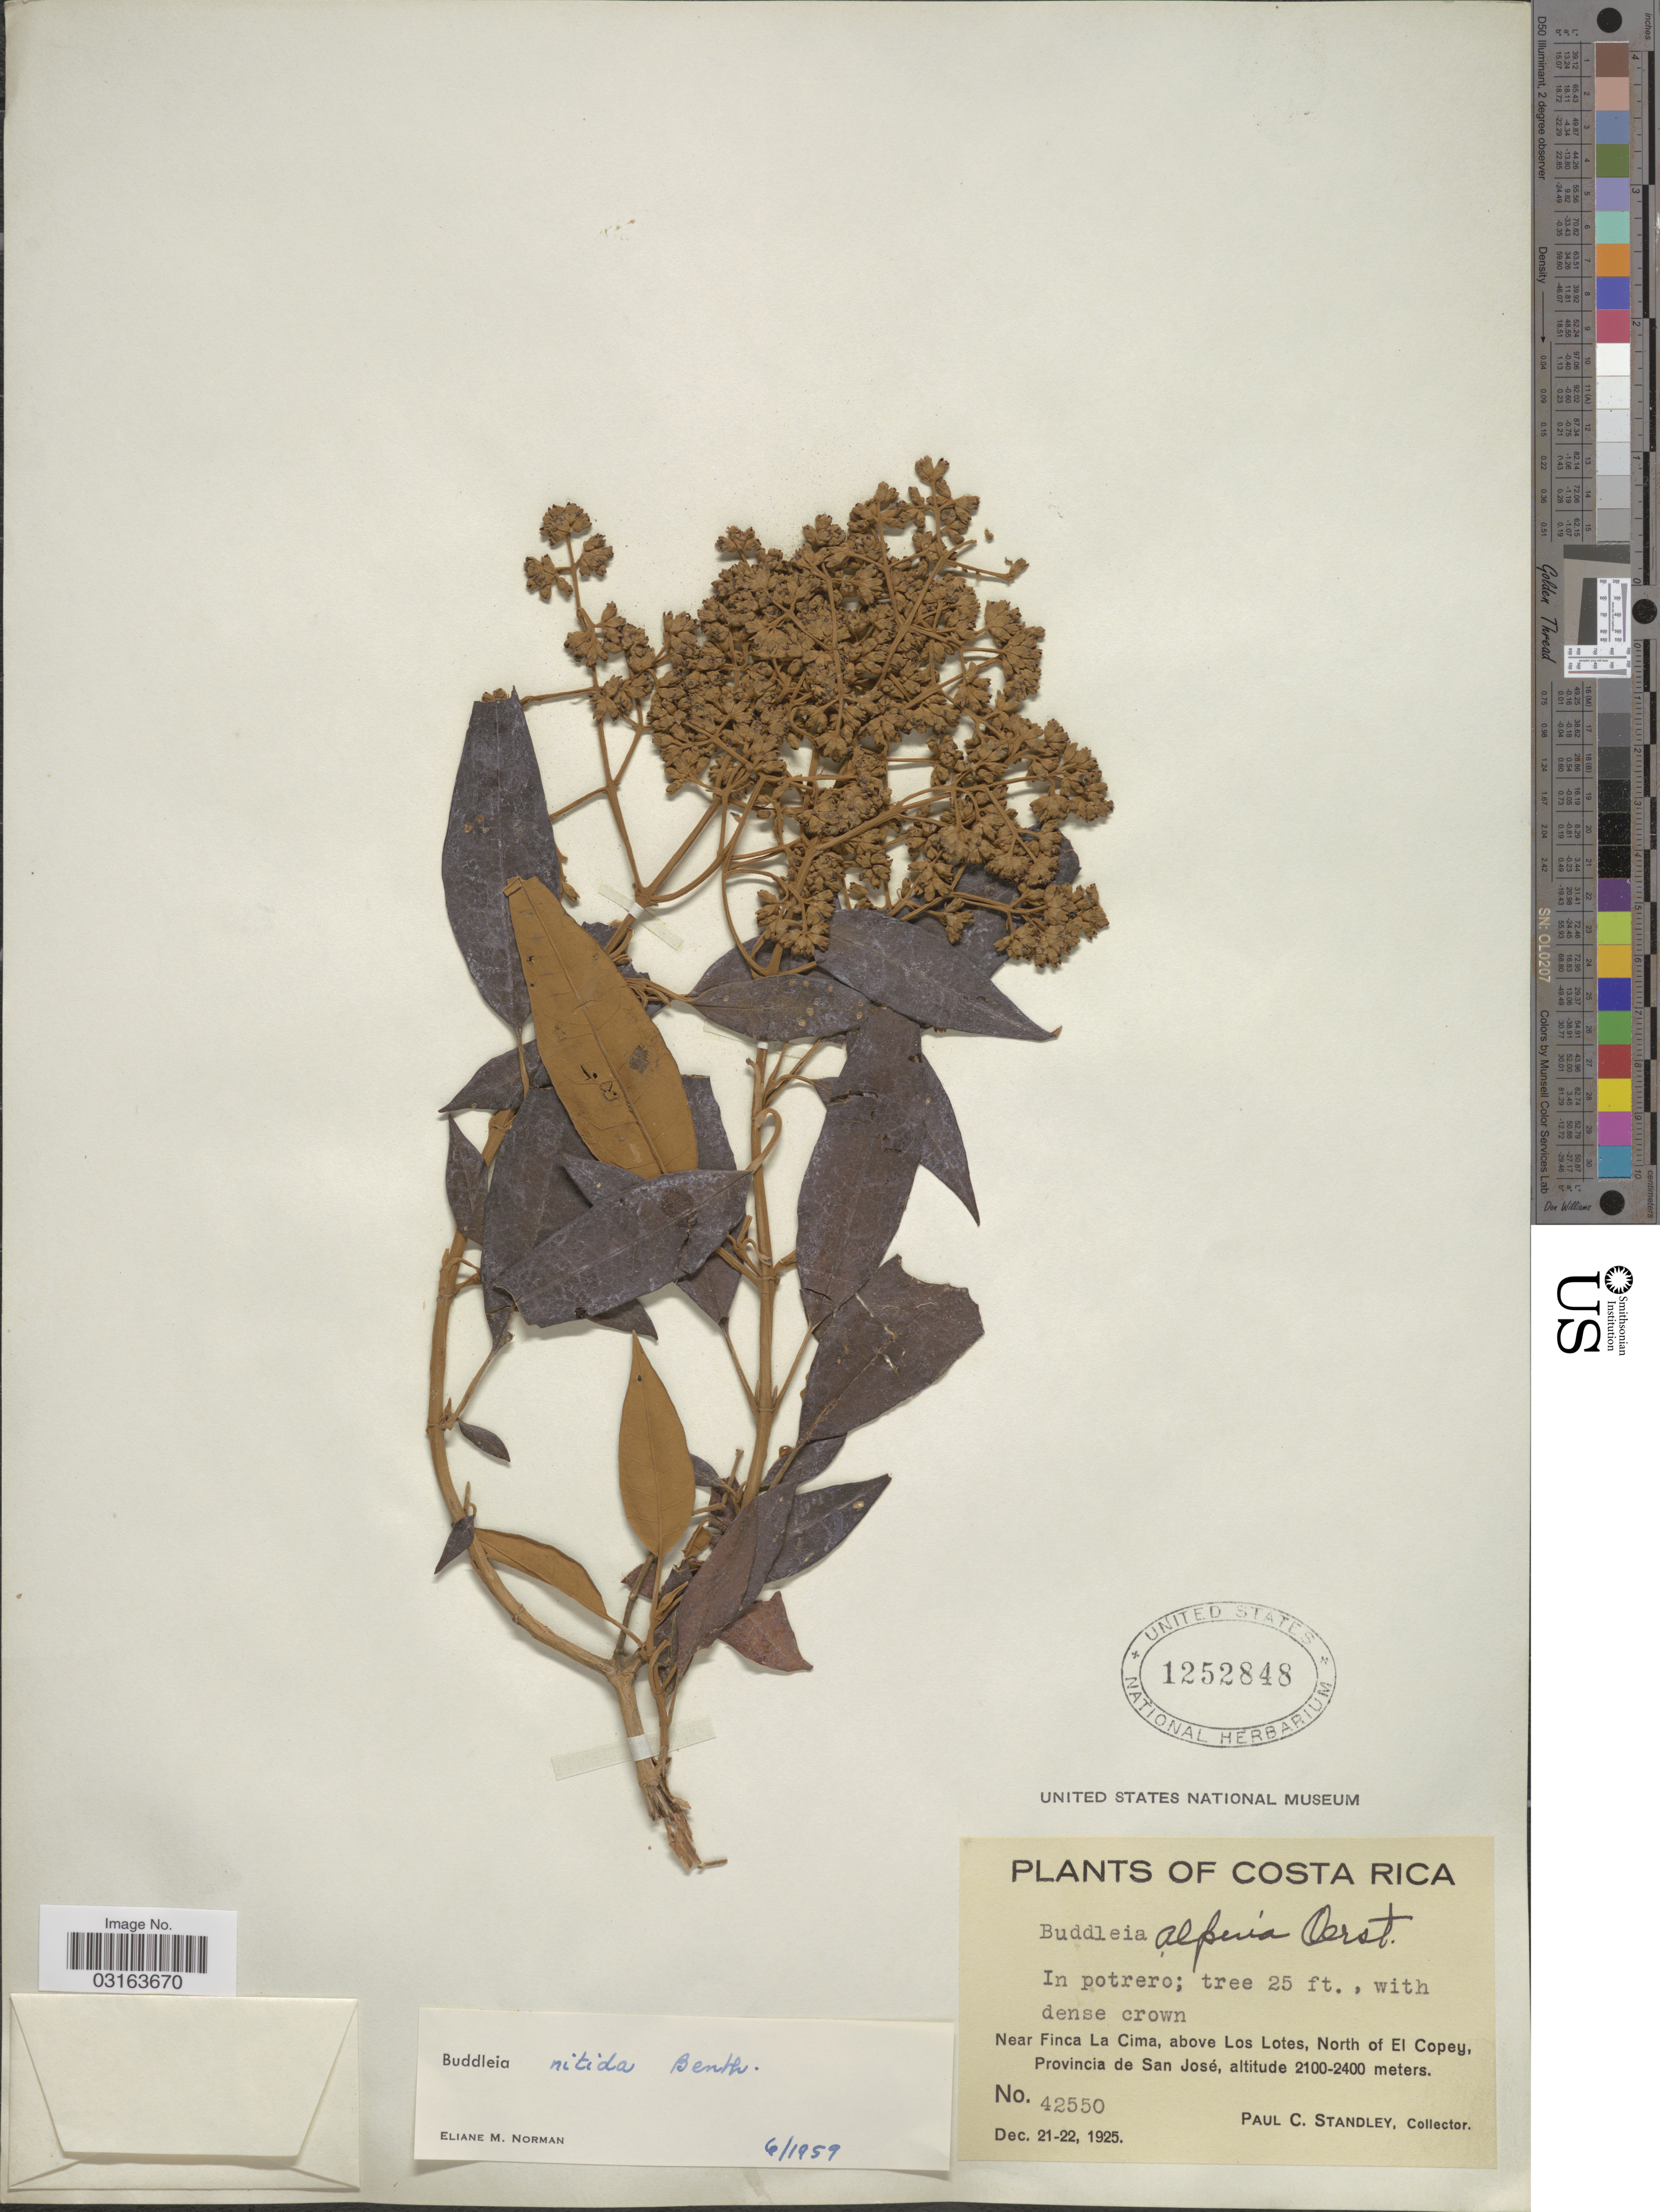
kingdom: Plantae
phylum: Tracheophyta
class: Magnoliopsida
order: Lamiales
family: Scrophulariaceae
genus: Buddleja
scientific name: Buddleja nitida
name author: Benth.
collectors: P. C. Standley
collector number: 42550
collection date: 1925-12-21/1925-12-22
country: Costa Rica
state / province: San José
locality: Near Finca La Cima, above Los Lotes, North of El Copey.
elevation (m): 2100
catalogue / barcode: US 1252848